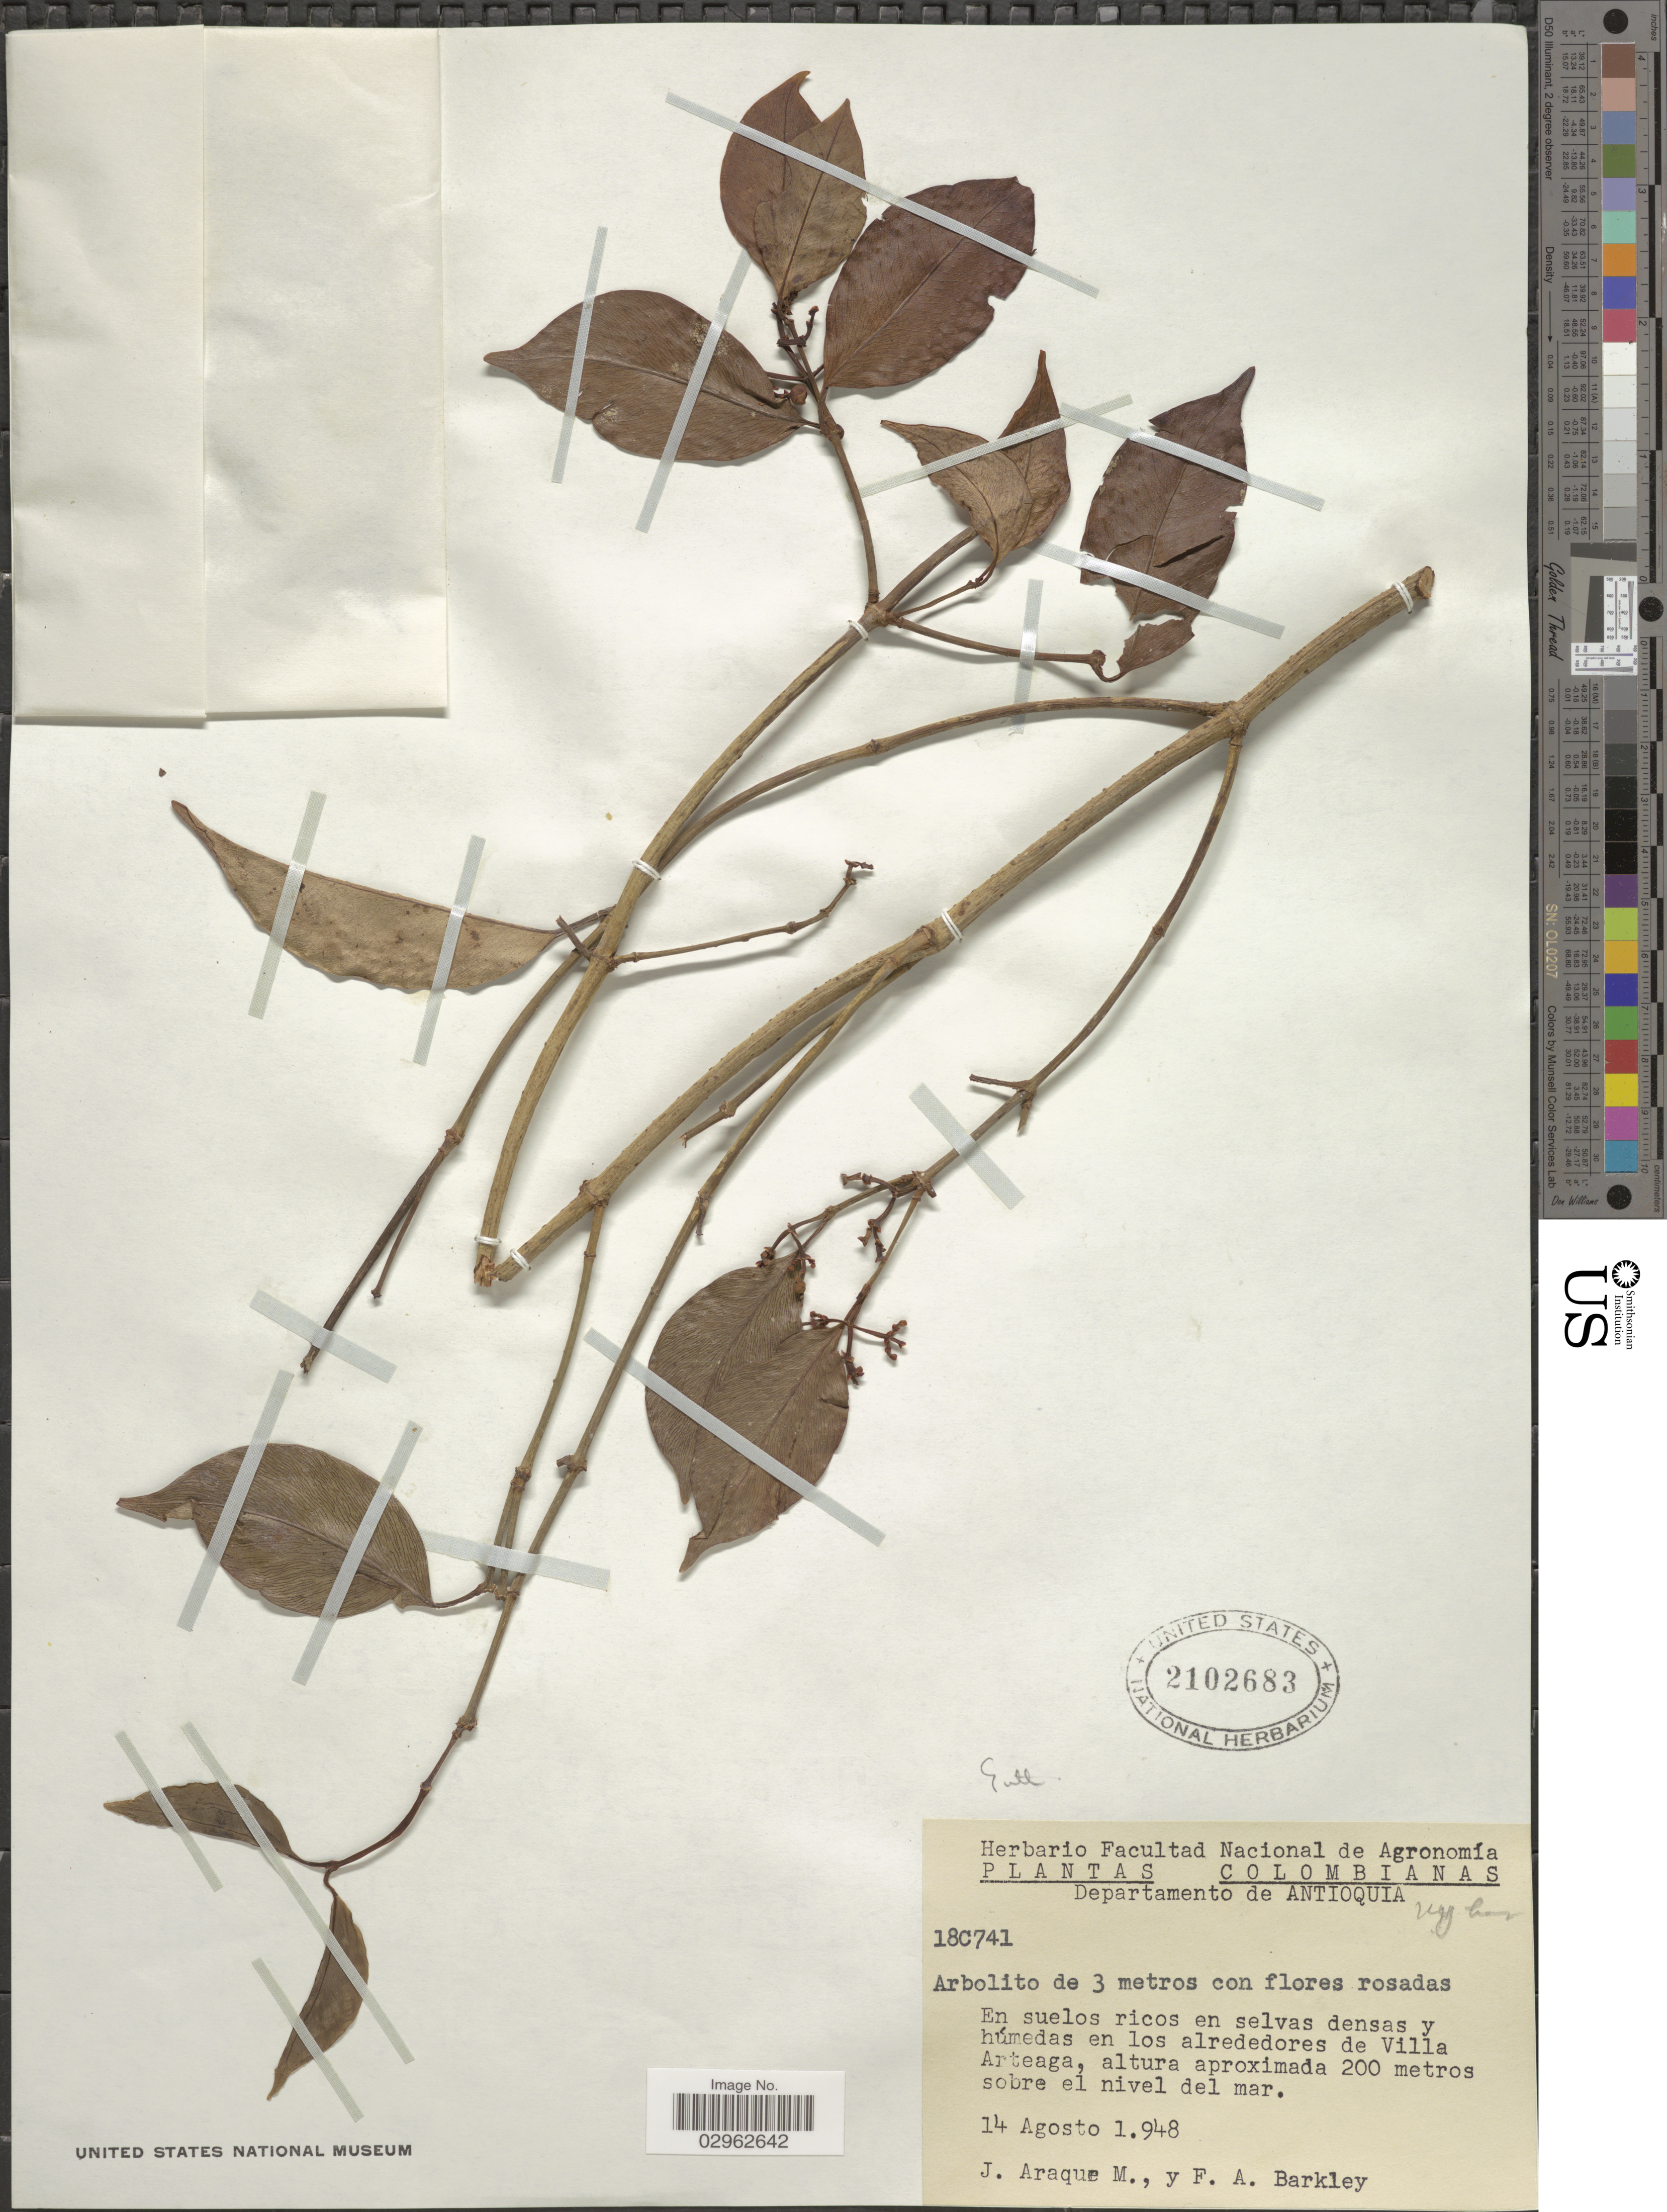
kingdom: Plantae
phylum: Tracheophyta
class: Magnoliopsida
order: Malpighiales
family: Clusiaceae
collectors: J. Araque Molina & F. A. Barkley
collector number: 18C741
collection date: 1948-08-14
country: Colombia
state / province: Antioquia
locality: Departamento de Antioquia, En suelos ricos en selvas densas y húmedas en los alrededores de Villa Arteaga.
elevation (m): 200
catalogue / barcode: US 2102683